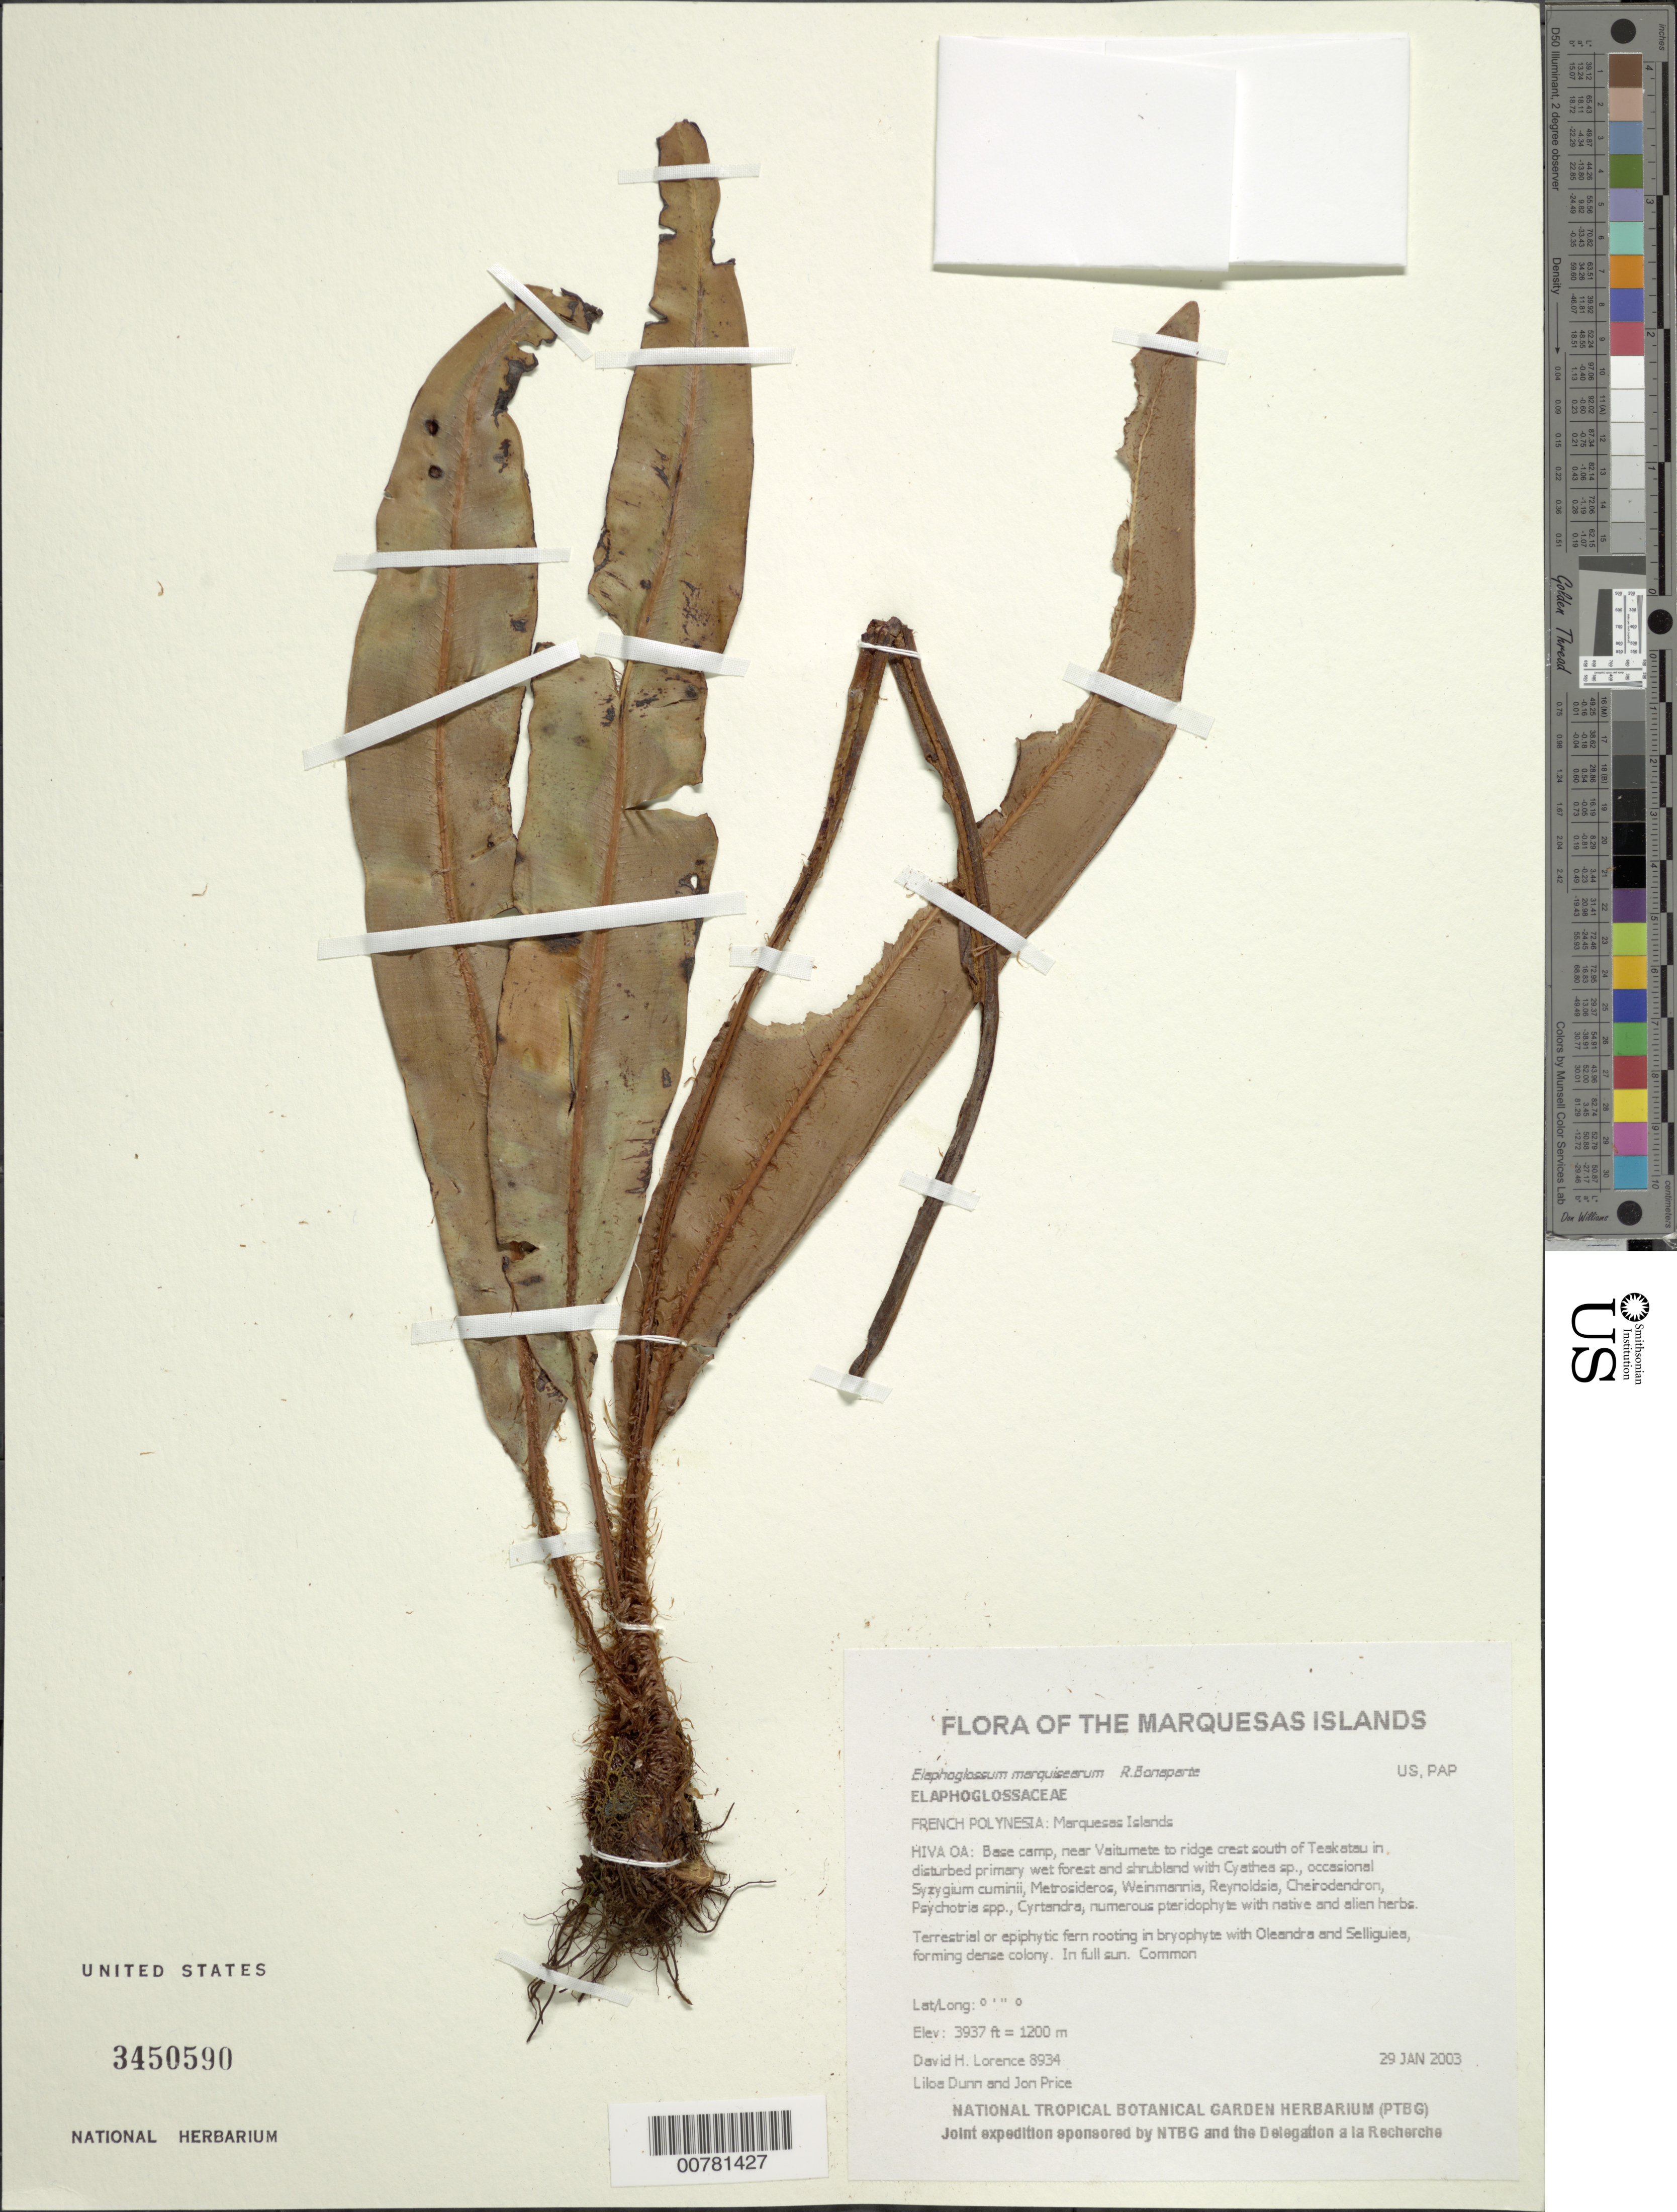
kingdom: Plantae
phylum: Tracheophyta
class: Polypodiopsida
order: Polypodiales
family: Dryopteridaceae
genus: Elaphoglossum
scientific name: Elaphoglossum marquisearum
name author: Bonap.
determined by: Lorence, David H., (PTBG), National Tropical Botanical Garden (UNITED STATES)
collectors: D. Lorence, L. Dunn & J. Price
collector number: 8934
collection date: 2003-01-29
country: French Polynesia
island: Hiva Oa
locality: Base camp, near Vaitumete to ridge crest south of Teakatau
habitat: In disturbed primary wet forest and shrubland. In full sun. Common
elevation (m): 1200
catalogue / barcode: US 3450590